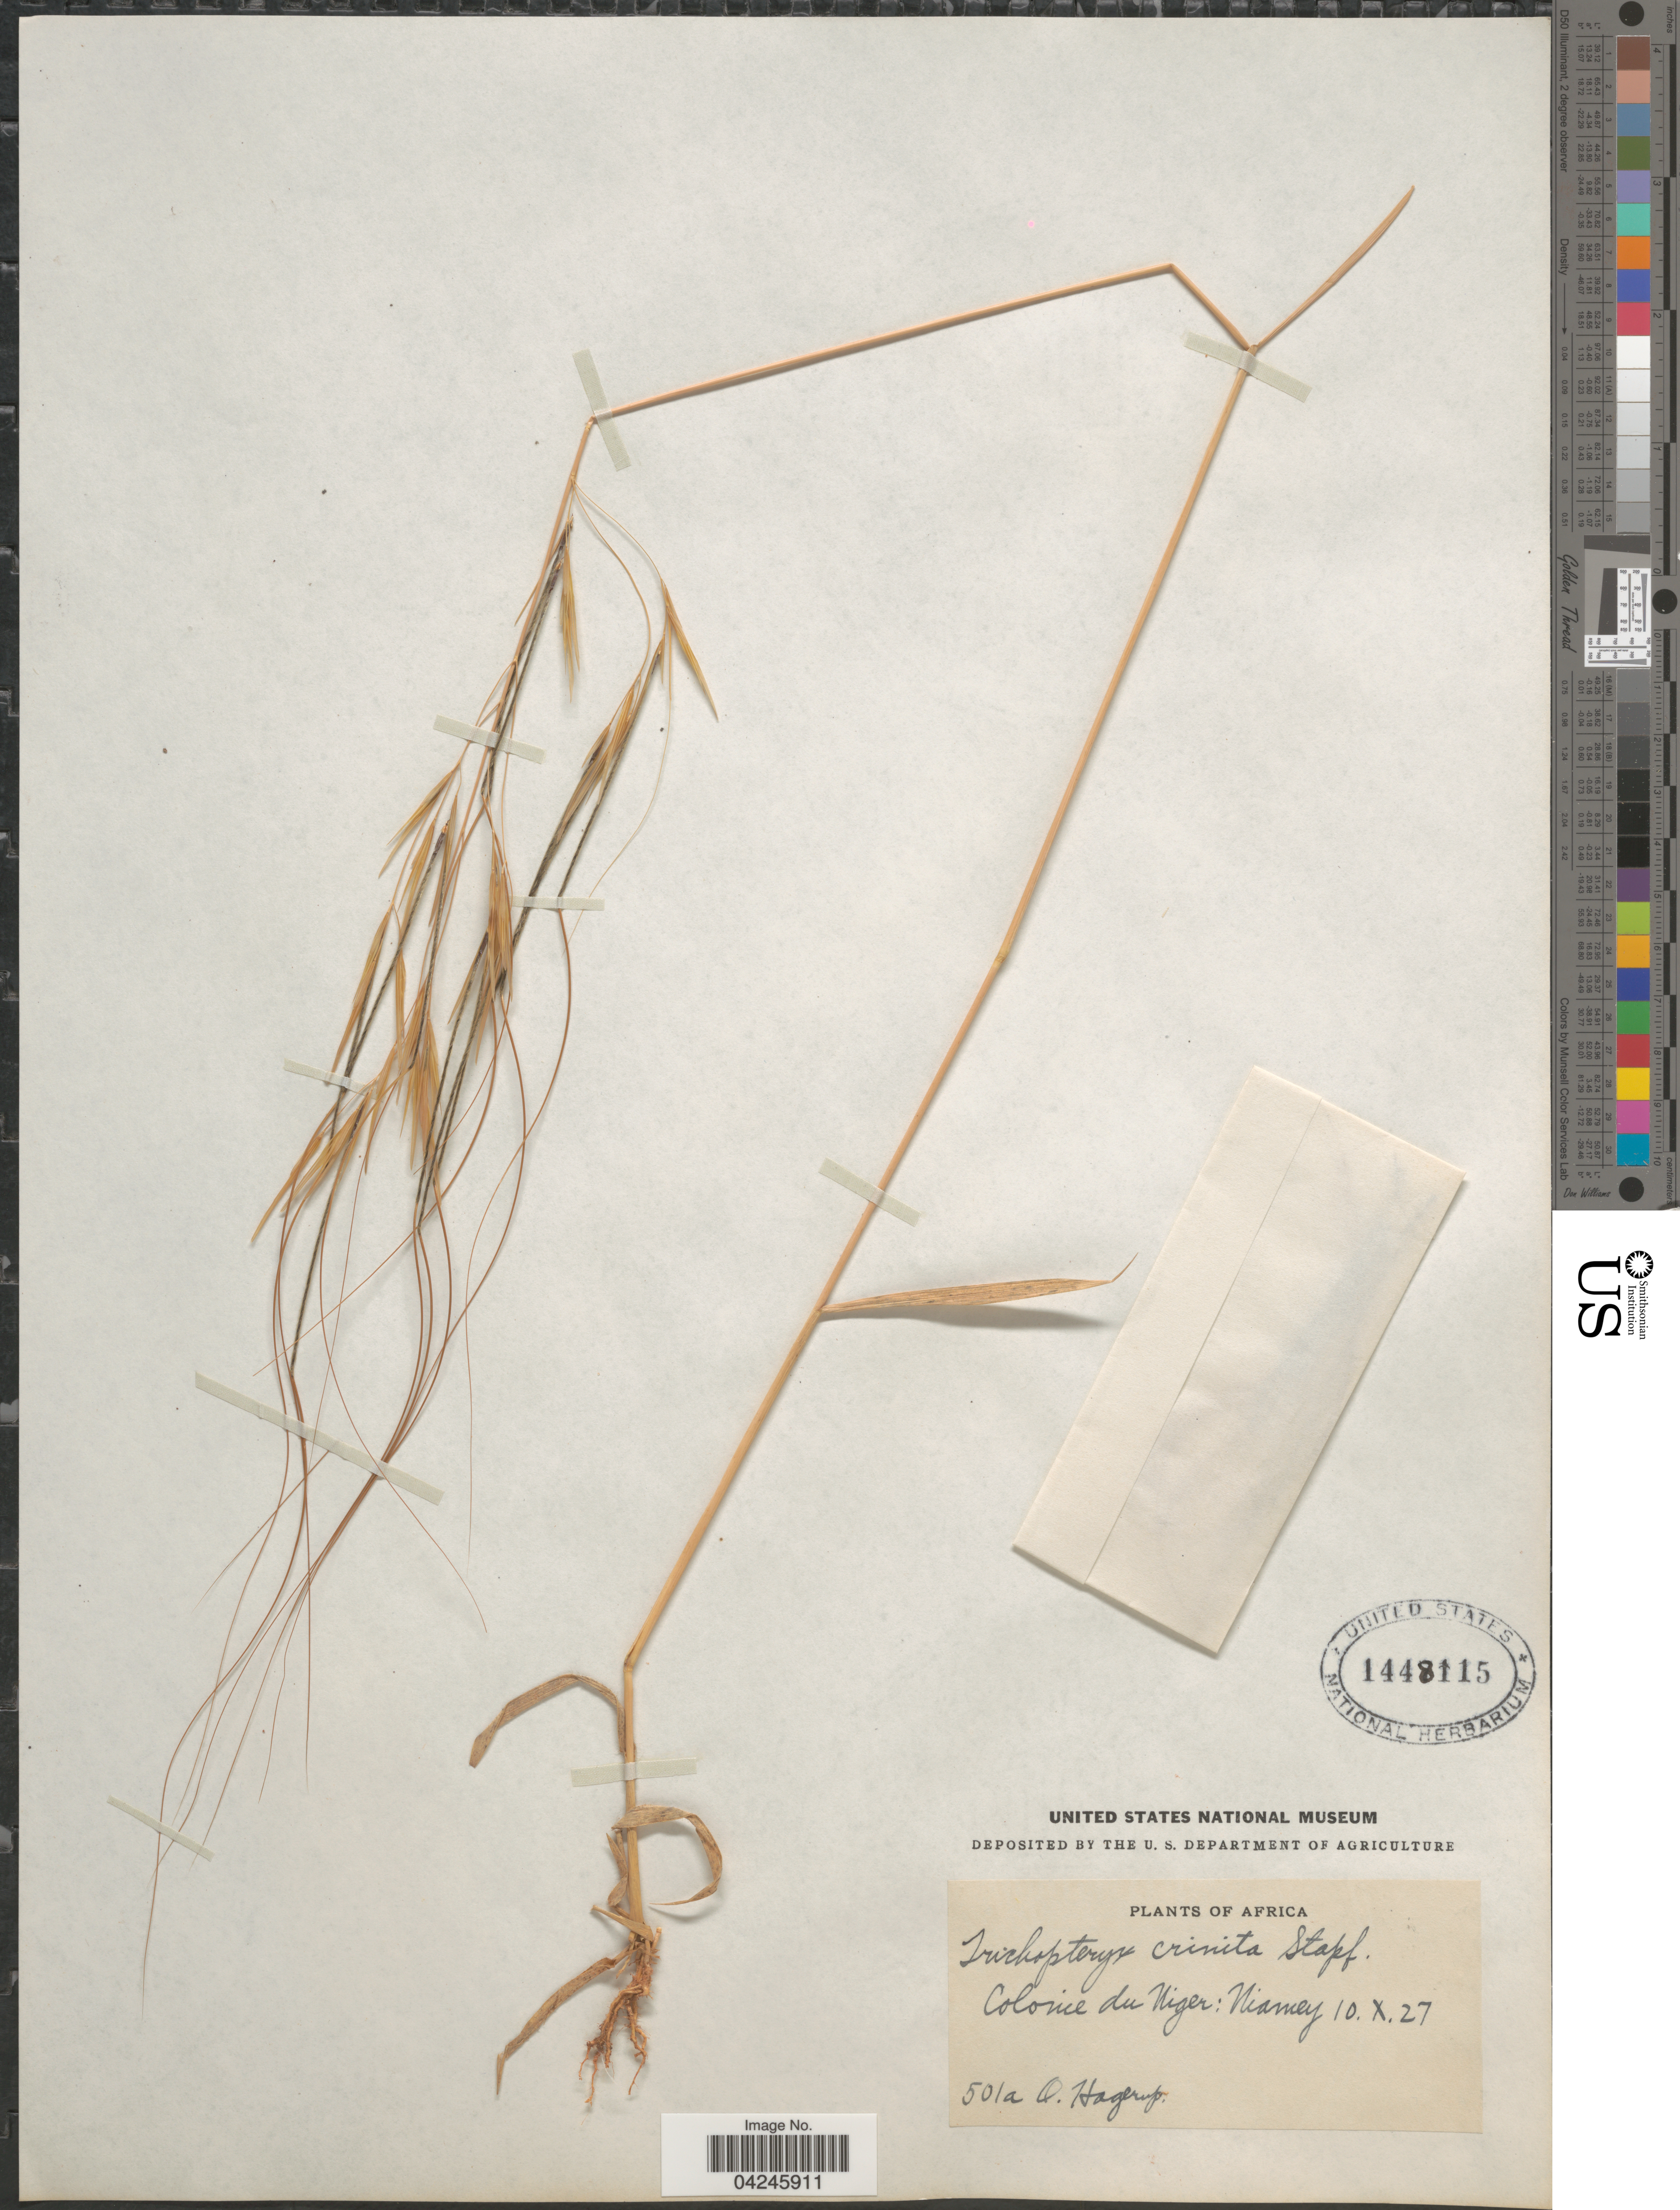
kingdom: Plantae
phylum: Tracheophyta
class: Liliopsida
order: Poales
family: Poaceae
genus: Loudetia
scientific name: Loudetia togoensis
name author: (Pilg.) C. E. Hubb.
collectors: O. Hagerup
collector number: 501a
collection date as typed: Transcribed d/m/y: 10/10/27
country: Nigeria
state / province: Niger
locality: Colonie du Niger: Niamey.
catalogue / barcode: US 1448115